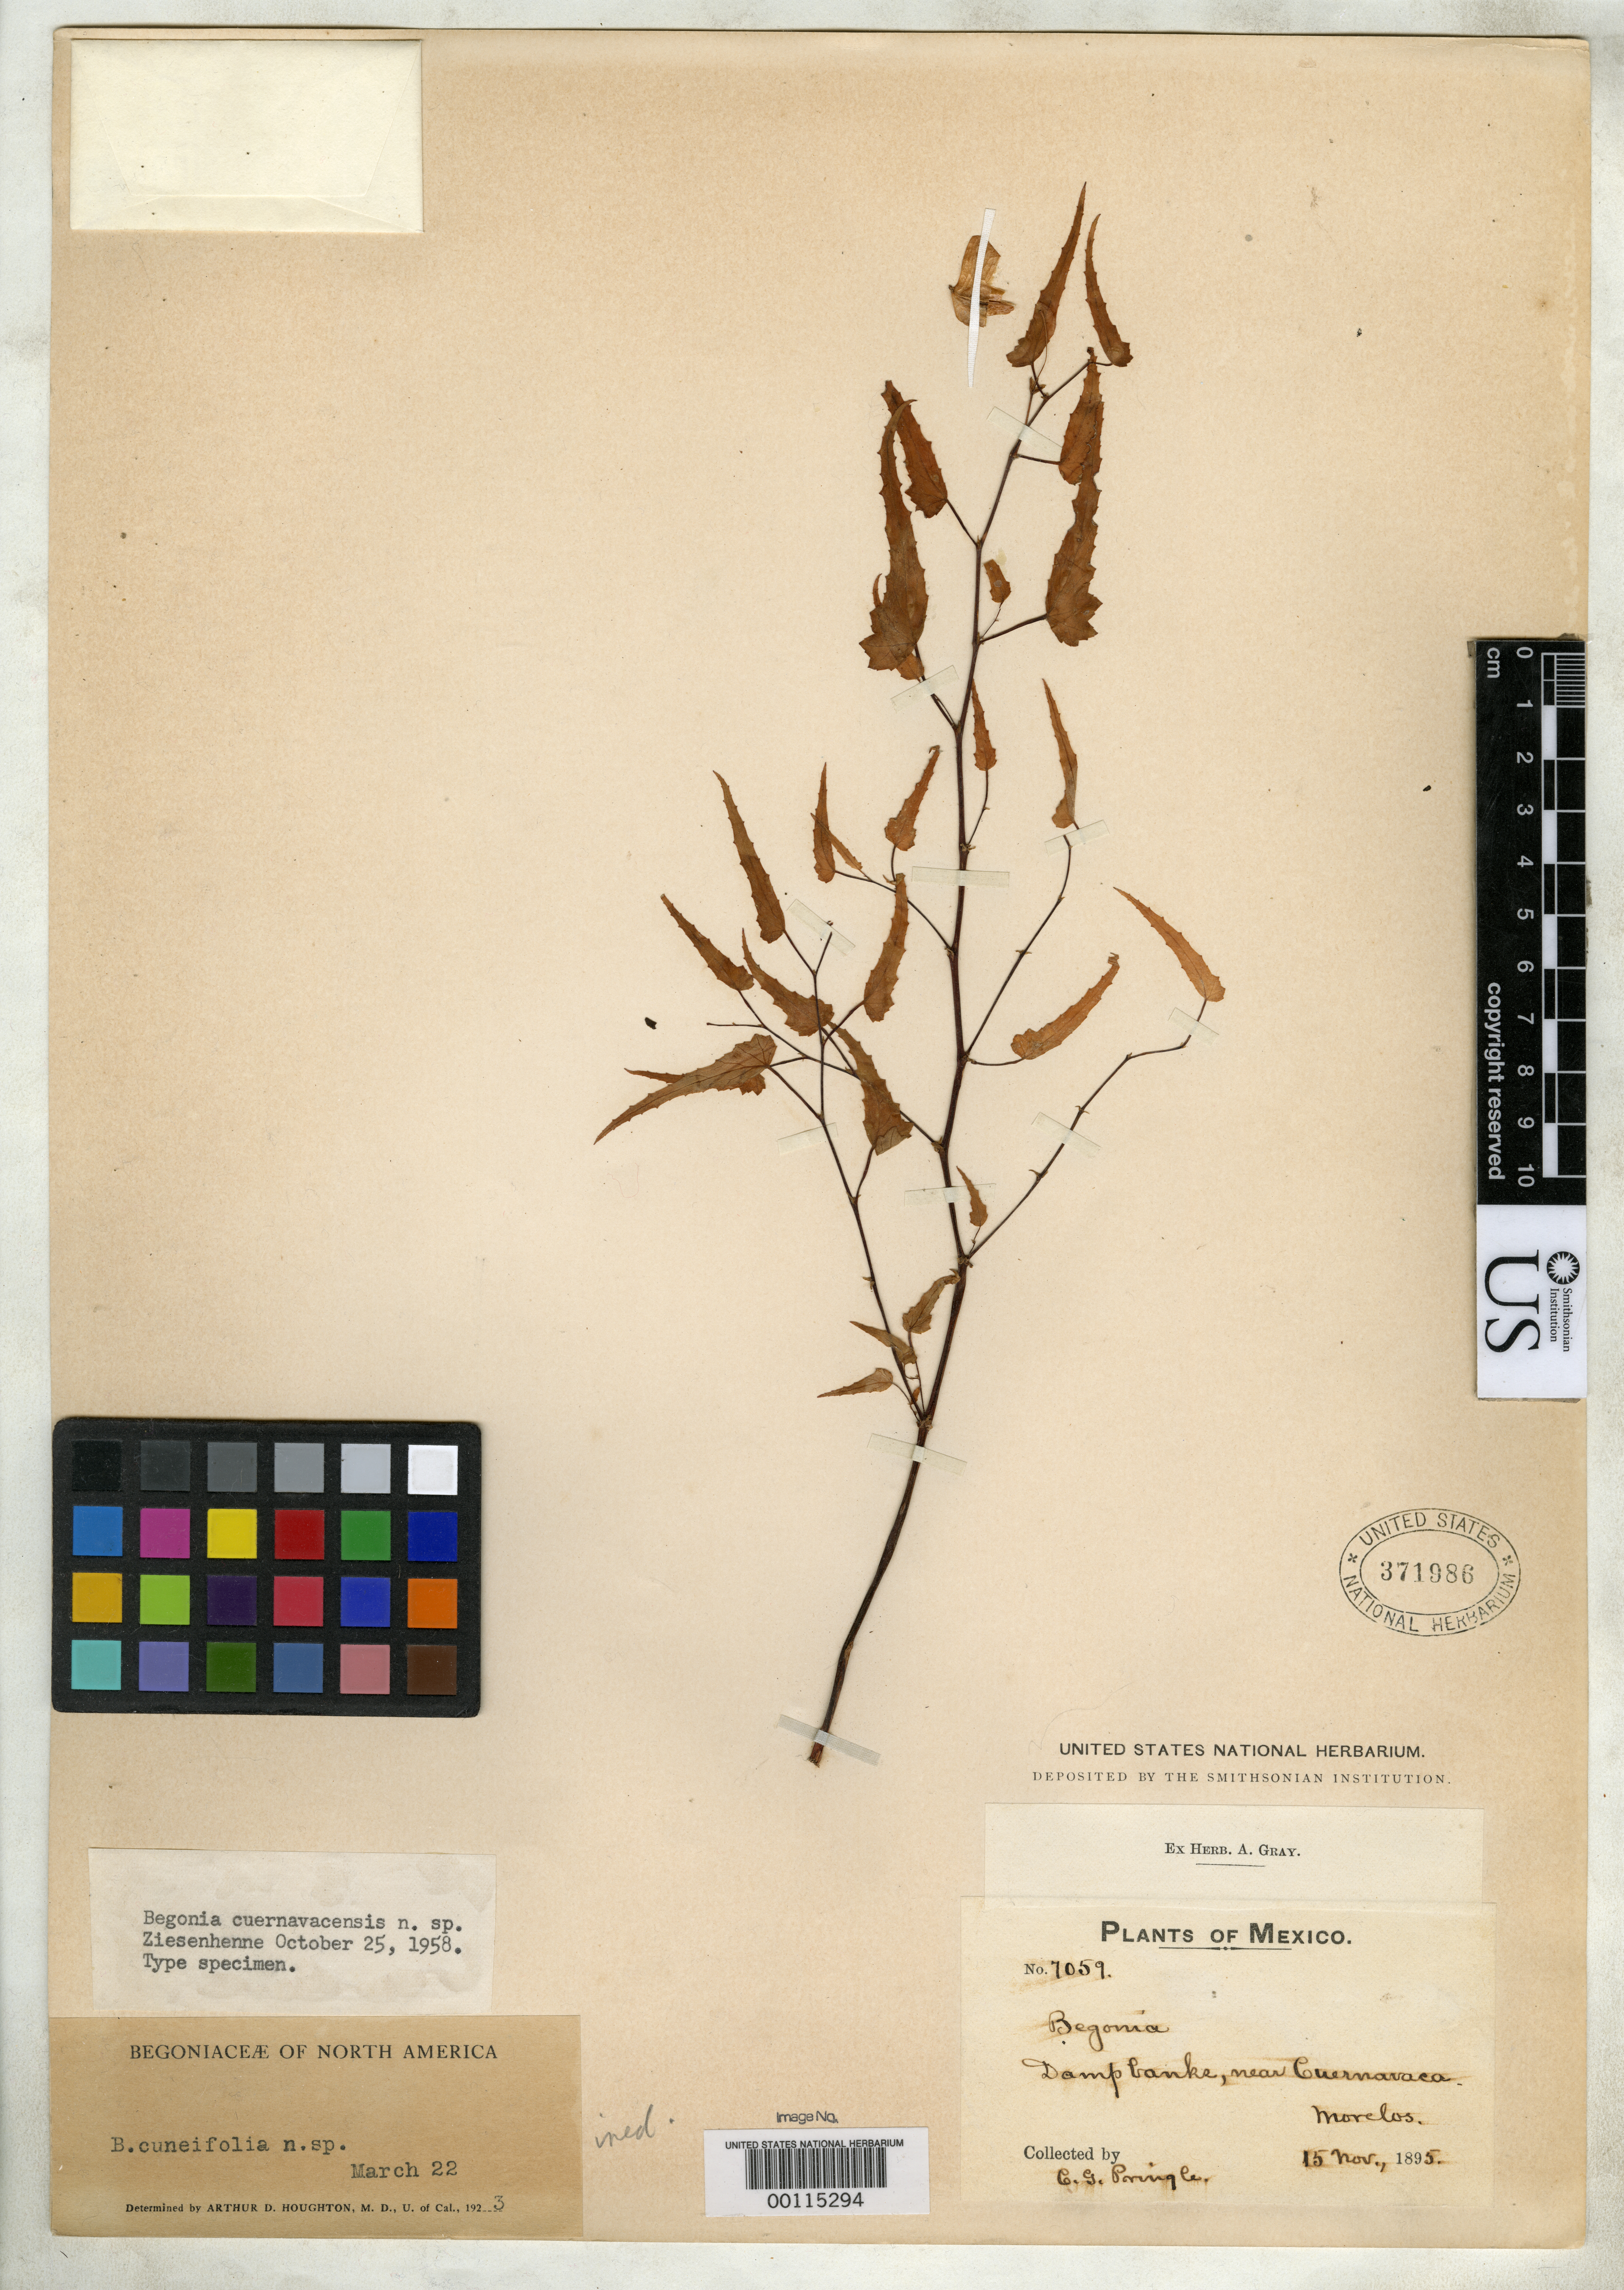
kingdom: Plantae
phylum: Tracheophyta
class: Magnoliopsida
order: Cucurbitales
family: Begoniaceae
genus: Begonia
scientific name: Begonia cuernavacensis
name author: Ziesenh.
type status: Holotype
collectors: C. G. Pringle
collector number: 7059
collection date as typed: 15 Nov 1895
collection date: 1895-11-15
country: Mexico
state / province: Morelos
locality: Near Cuernavaca.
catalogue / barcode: US 371986